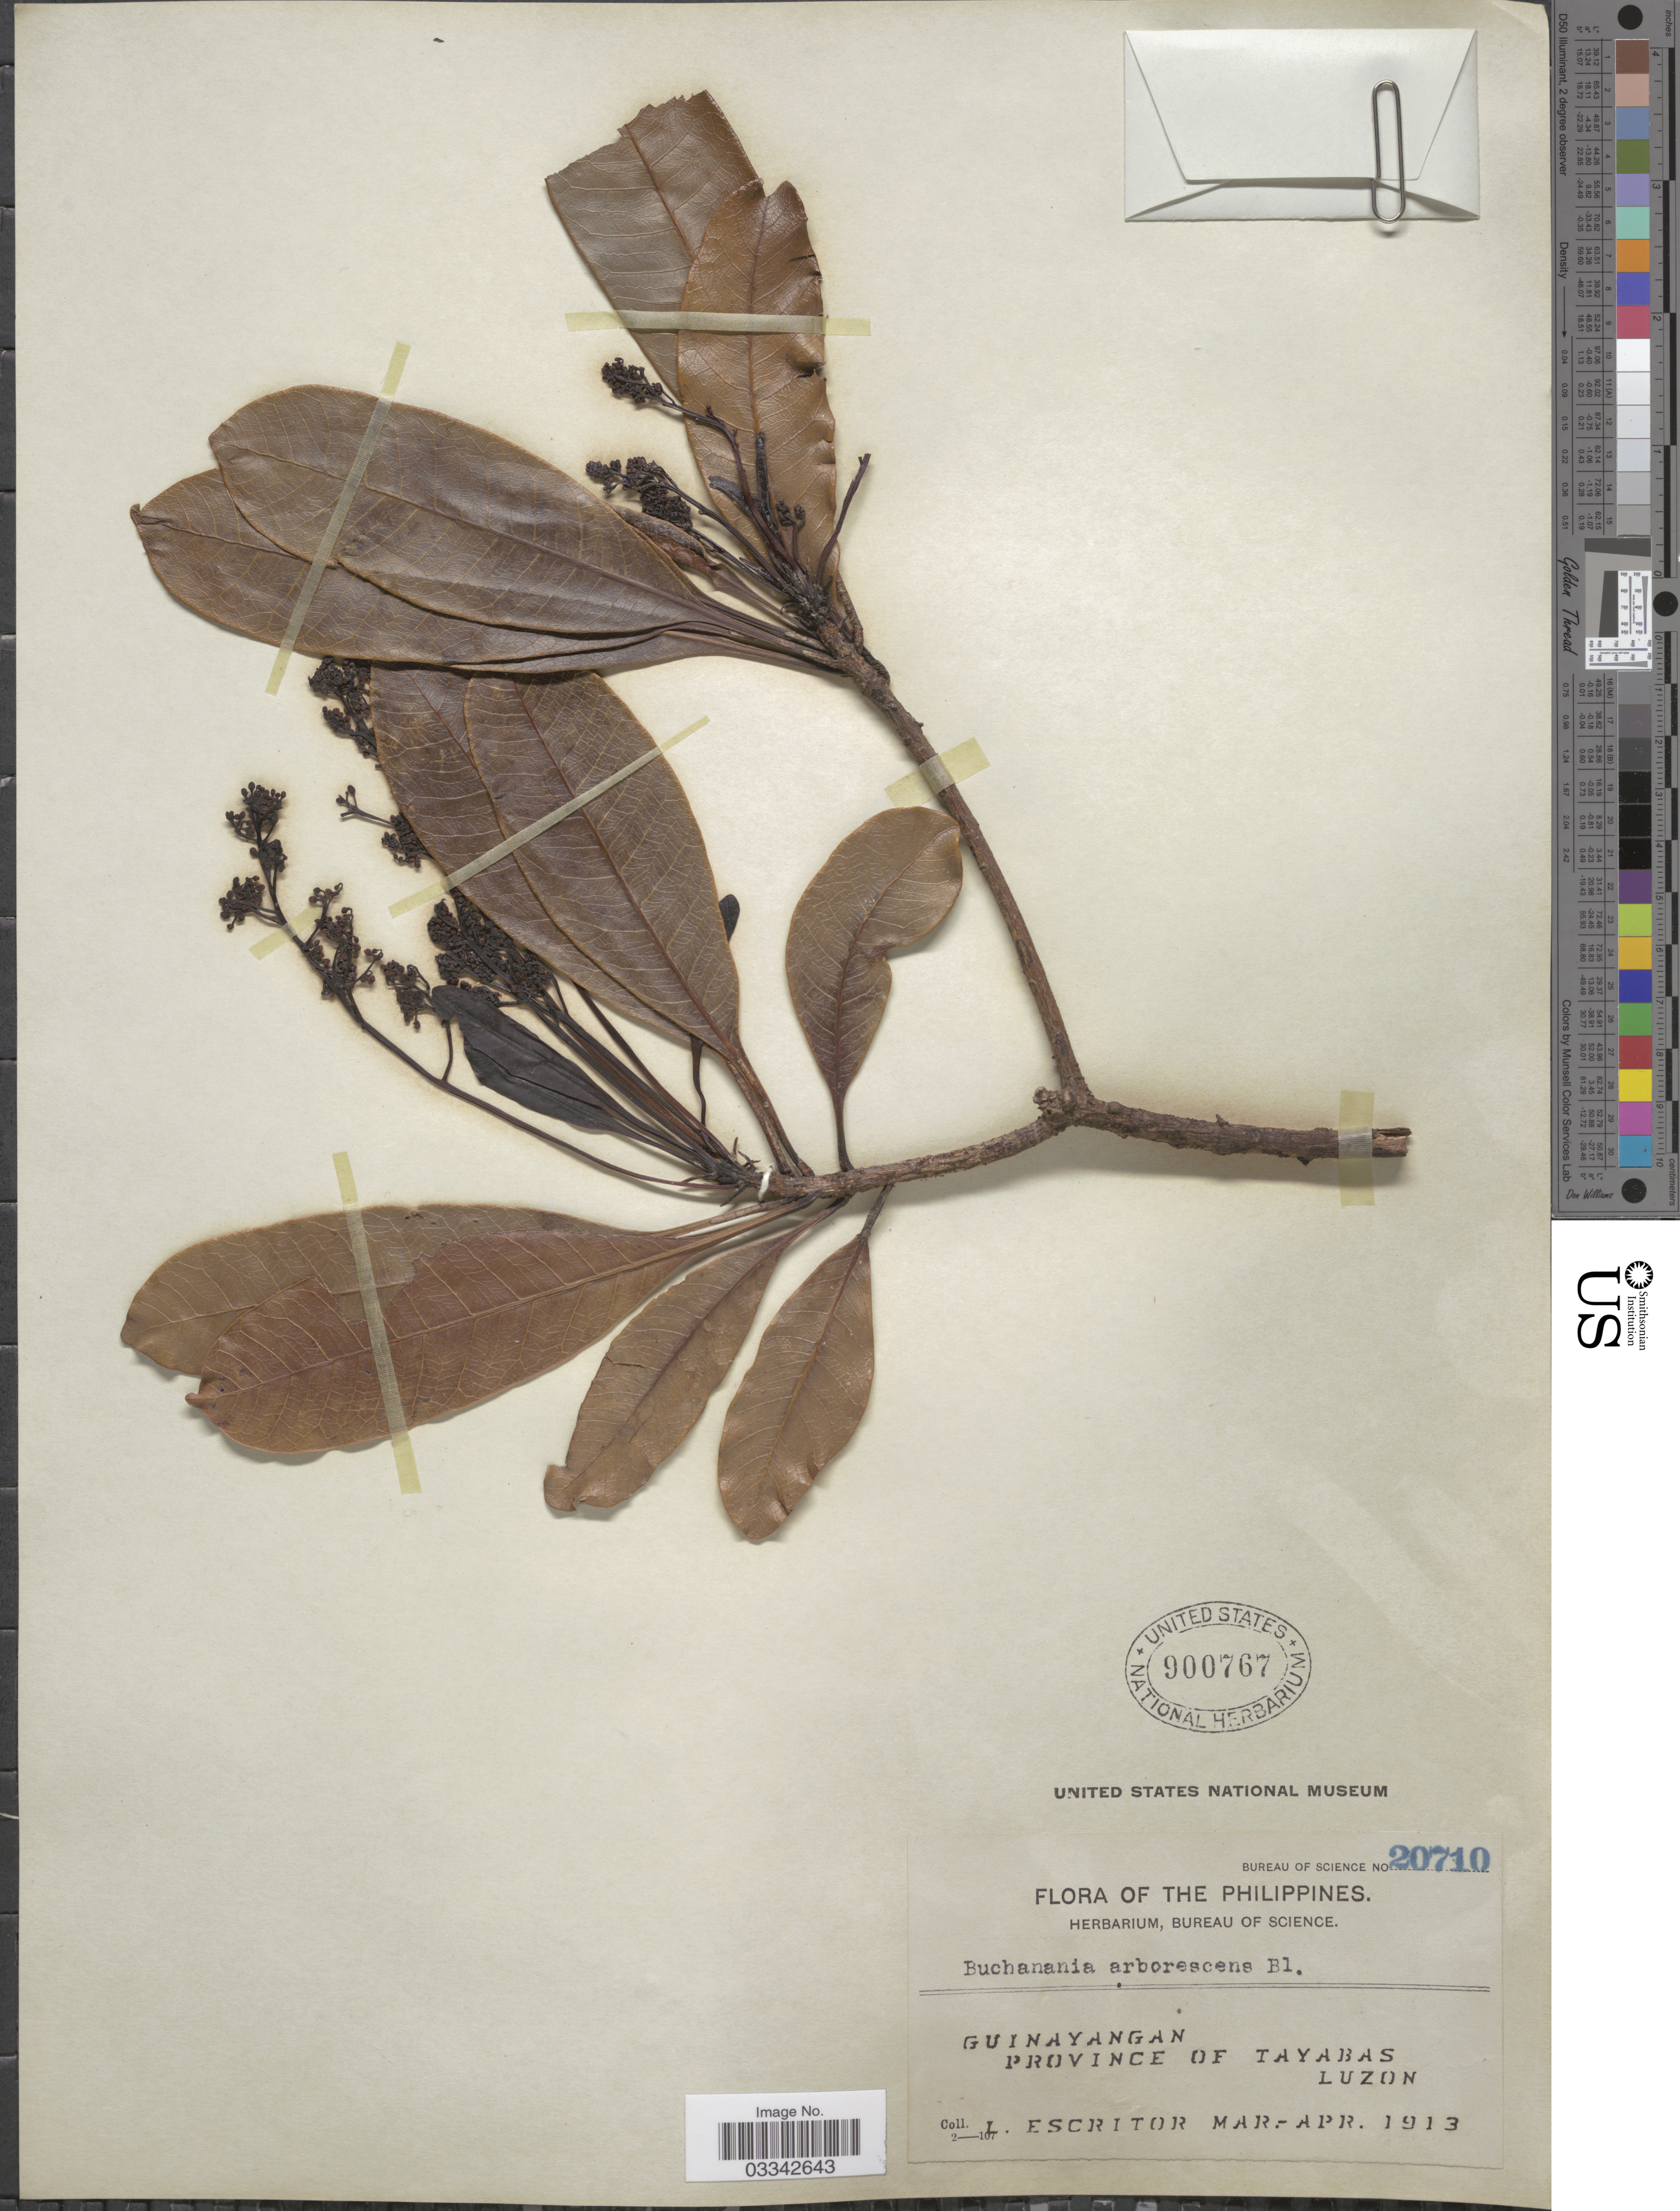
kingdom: Plantae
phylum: Tracheophyta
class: Magnoliopsida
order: Sapindales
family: Anacardiaceae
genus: Buchanania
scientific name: Buchanania arborescens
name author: (Blume) Blume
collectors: L. Escritor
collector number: Bureau of Science 20710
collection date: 1913-03/1913-04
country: Philippines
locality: Guinayangan. Province of Tayabas, Luzon.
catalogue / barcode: US 900767